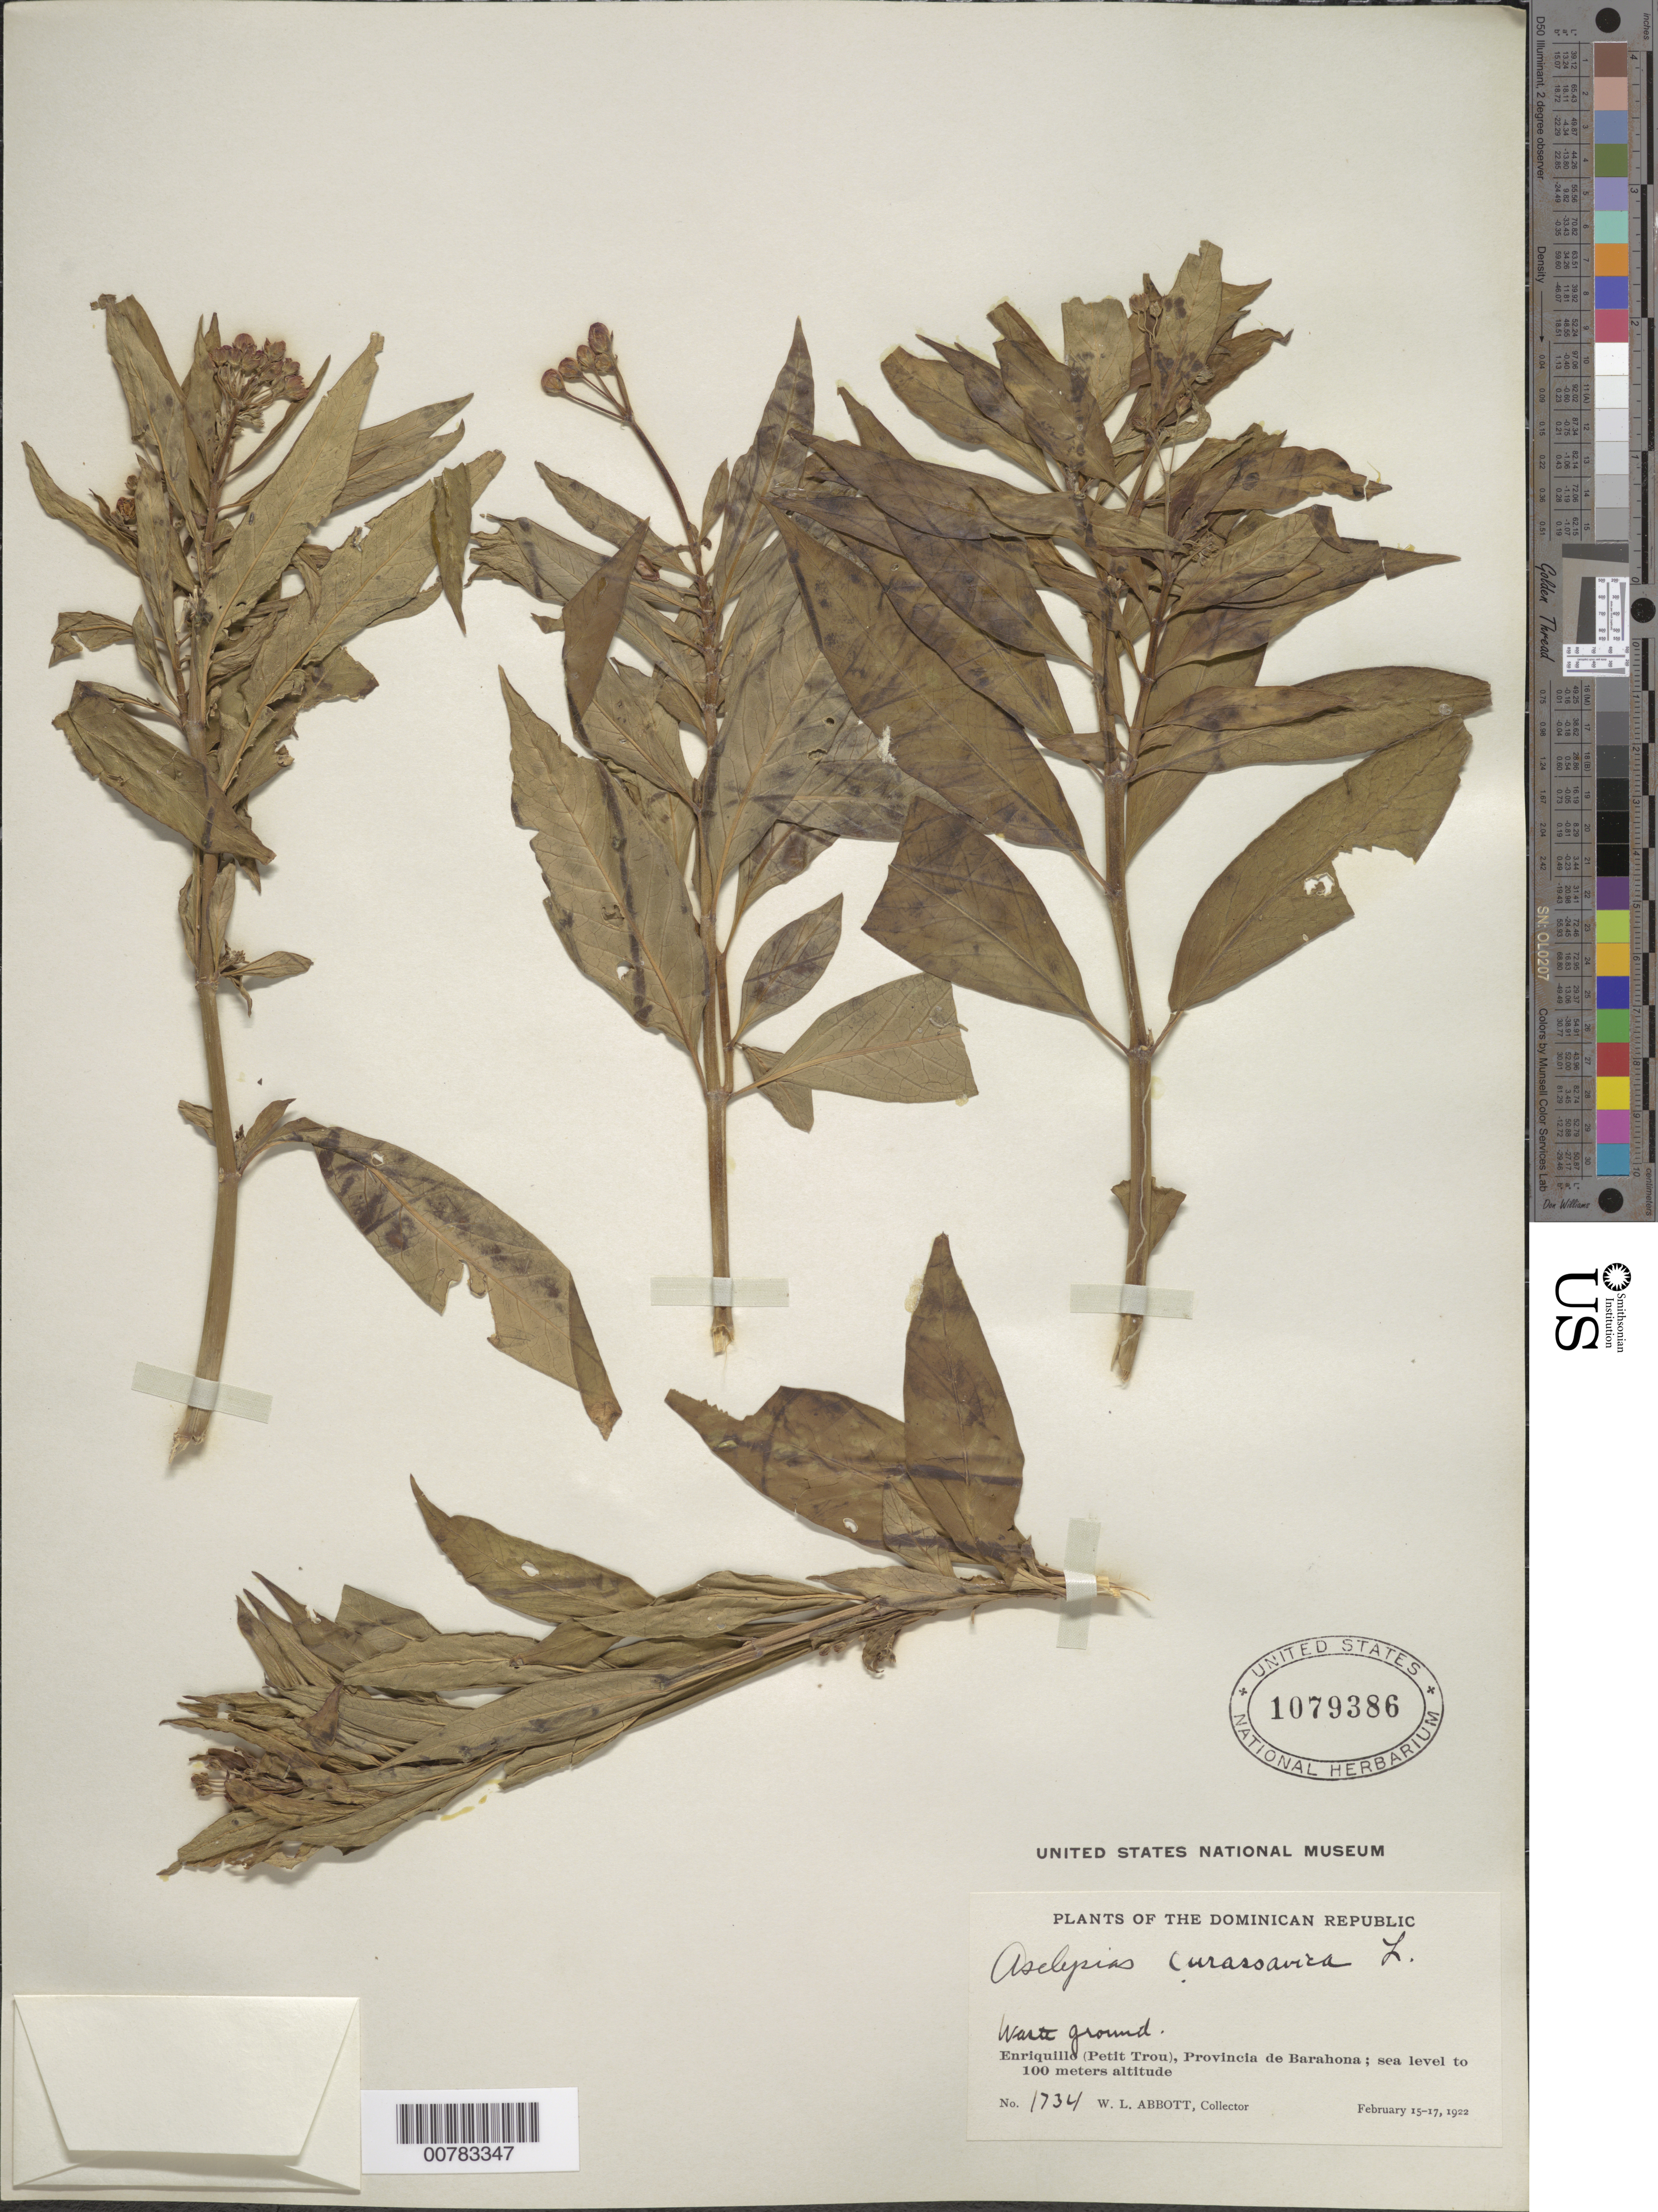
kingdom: Plantae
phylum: Tracheophyta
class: Magnoliopsida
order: Gentianales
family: Apocynaceae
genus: Asclepias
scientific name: Asclepias curassavica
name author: L.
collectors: W. L. Abbott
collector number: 1734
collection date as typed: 15 Feb 1922 to 17 Feb 1922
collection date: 1922-02-15/1922-02-17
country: Dominican Republic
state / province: Barahona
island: Hispaniola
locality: Enriquillo (Petit Trou).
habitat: Waste ground.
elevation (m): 0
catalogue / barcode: US 1079386